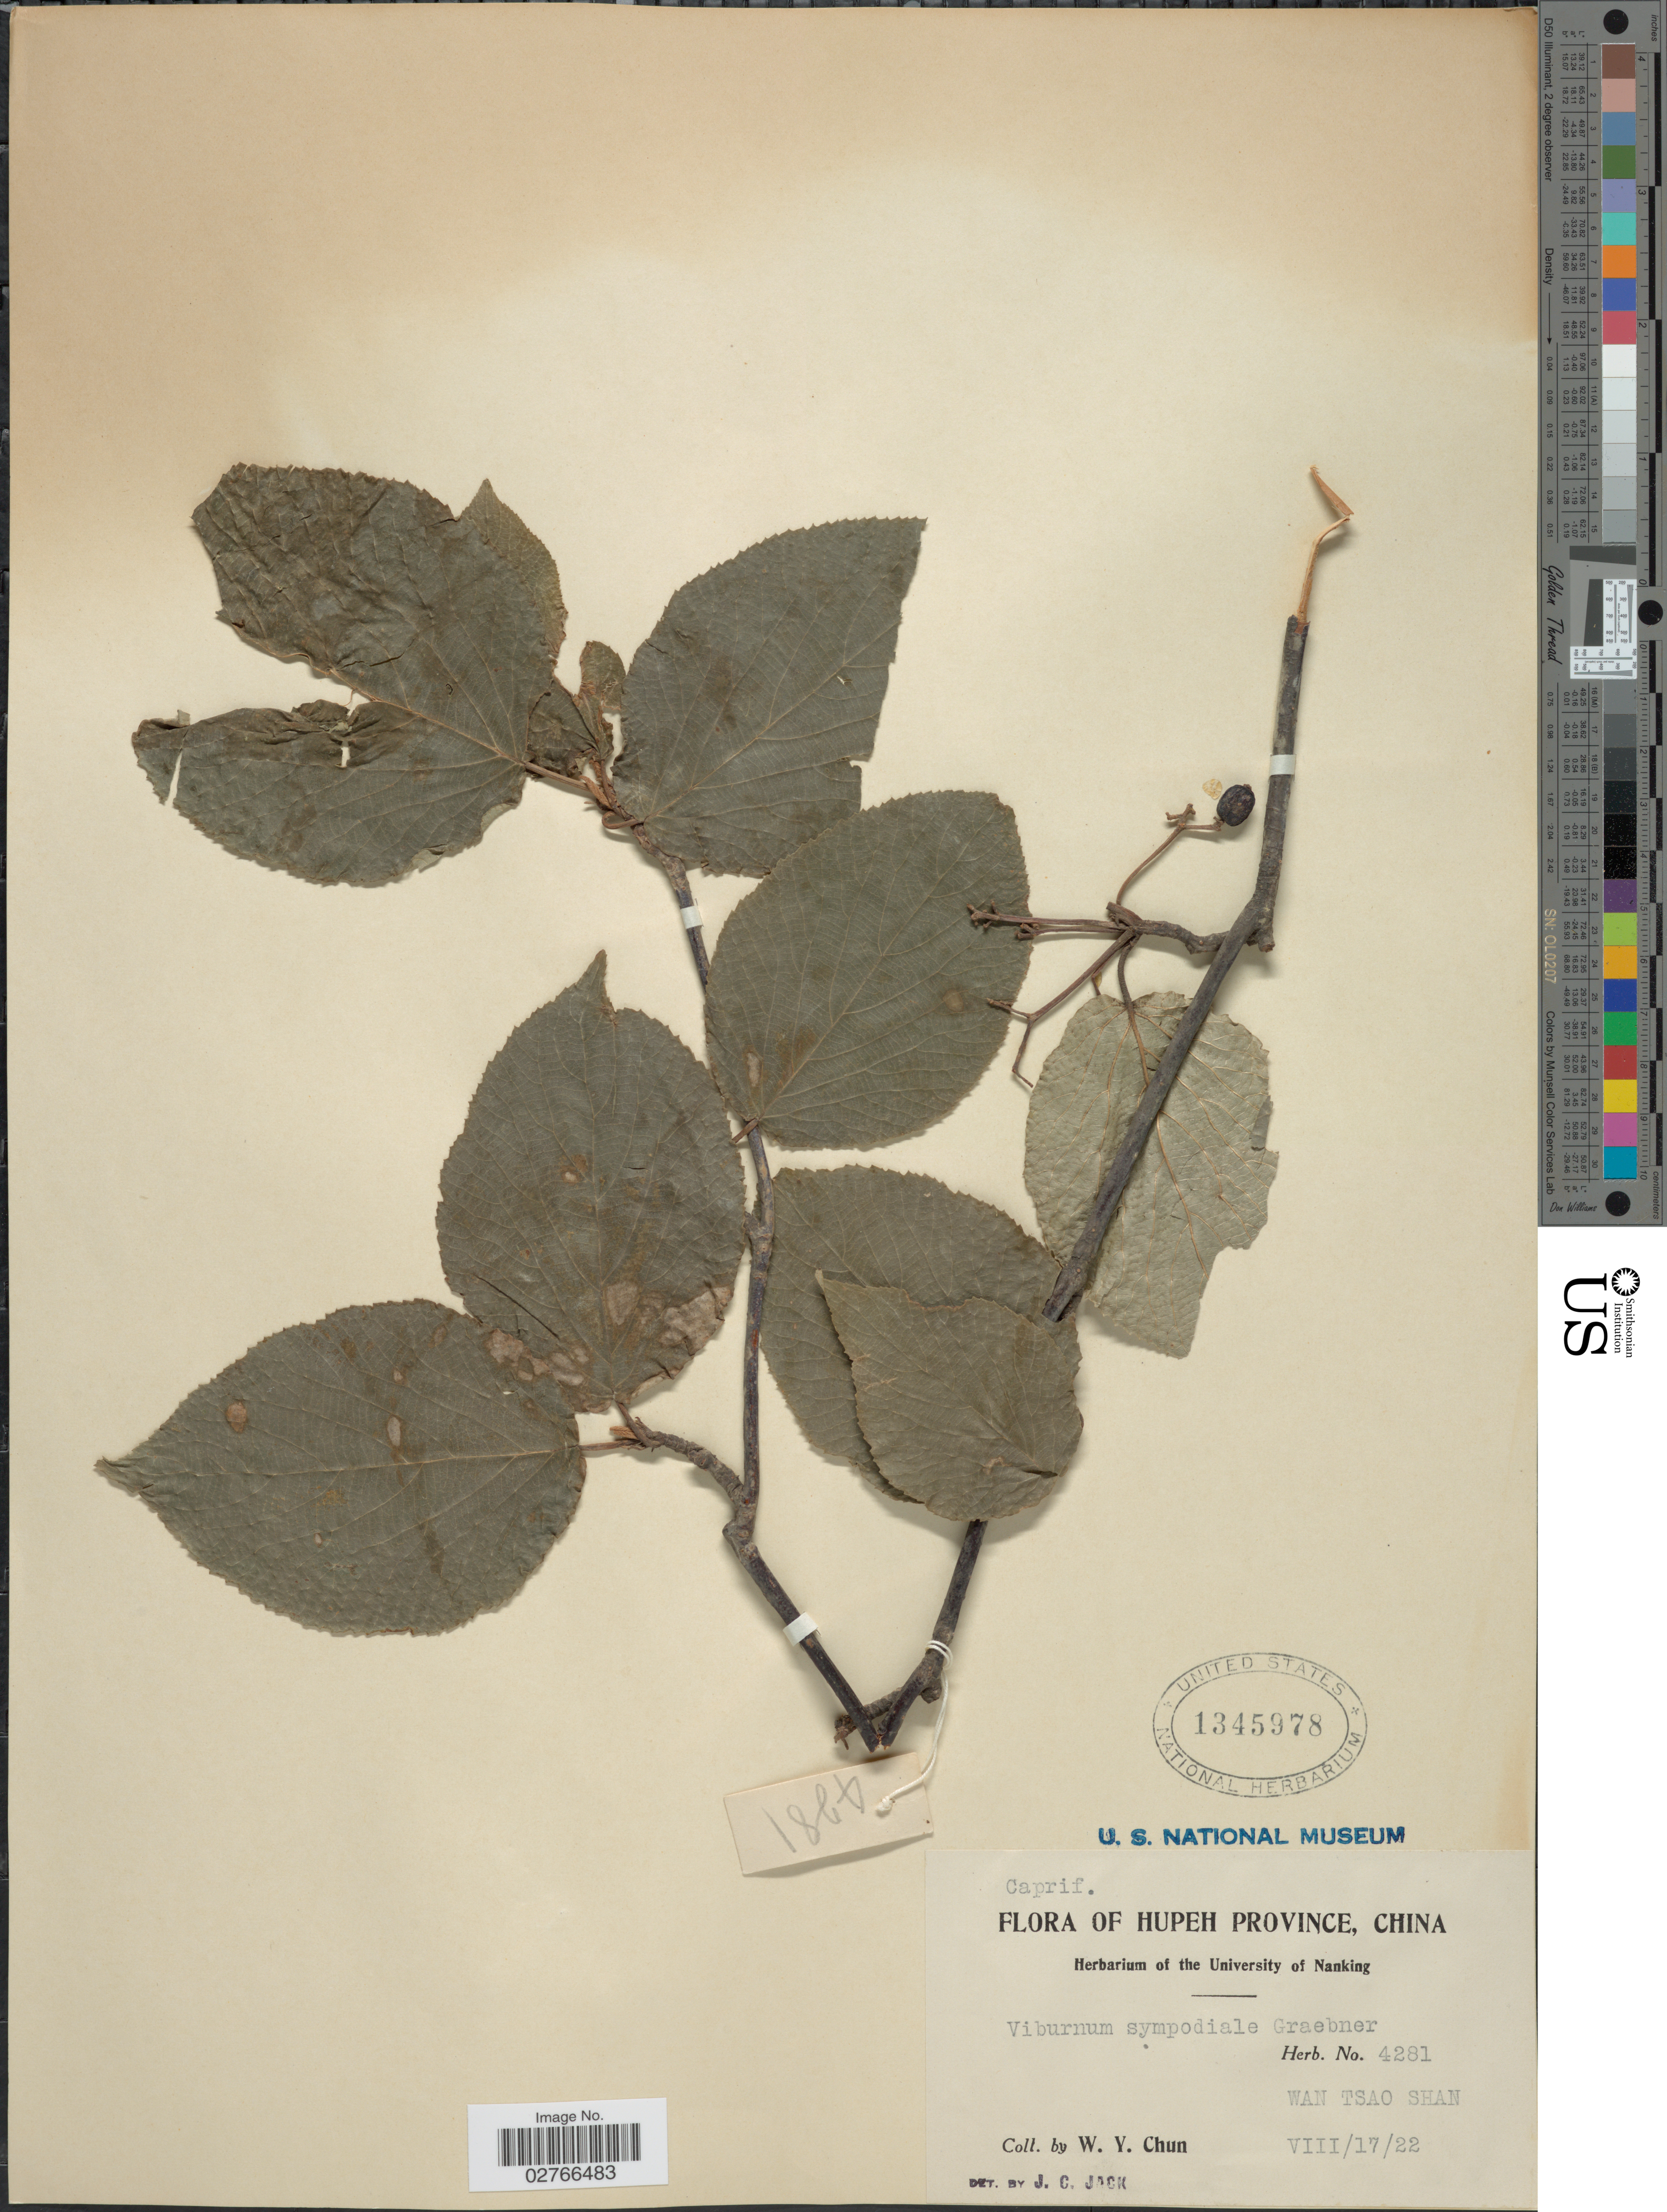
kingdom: Plantae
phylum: Tracheophyta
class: Magnoliopsida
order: Dipsacales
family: Viburnaceae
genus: Viburnum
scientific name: Viburnum sympodiale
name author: Graebn.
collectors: W. Y. Chun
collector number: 4281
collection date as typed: Transcribed d/m/y: 17/8/22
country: China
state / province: Hubei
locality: Hupeh Province, Wan Tsao Shan.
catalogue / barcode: US 1345978